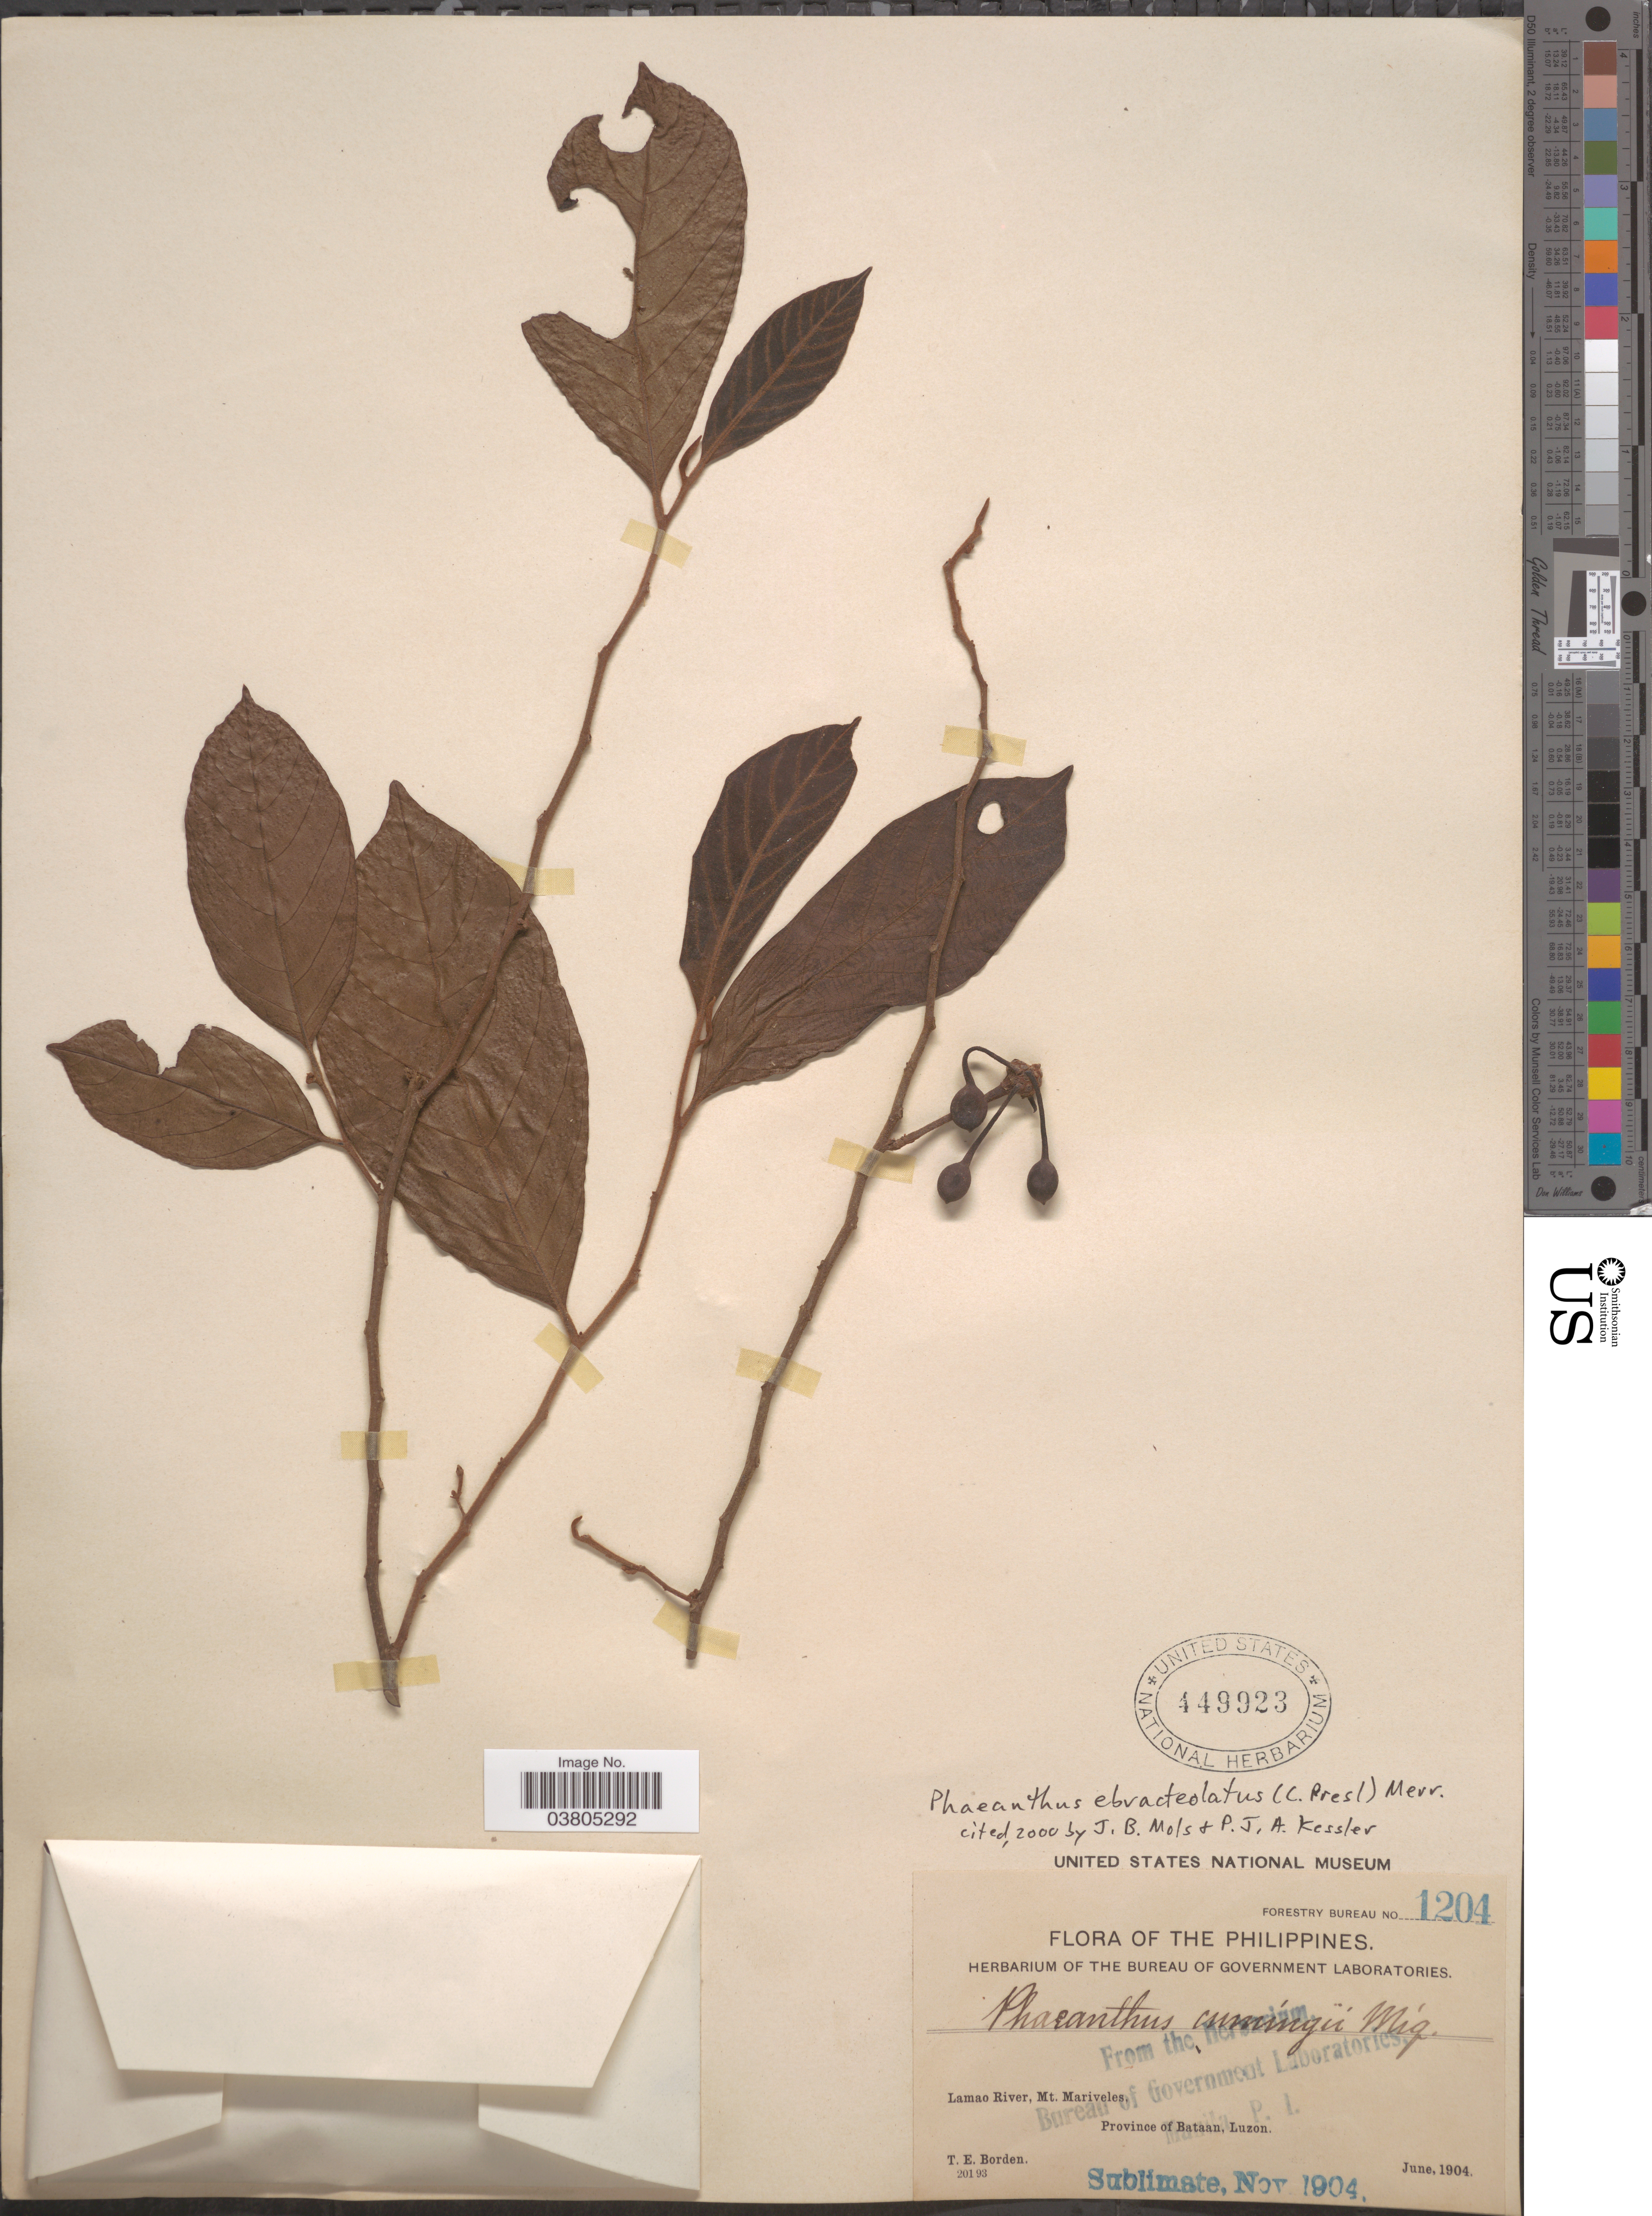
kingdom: Plantae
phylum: Tracheophyta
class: Magnoliopsida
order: Magnoliales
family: Annonaceae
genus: Phaeanthus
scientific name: Phaeanthus ebracteolatus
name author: (C. Presl) Merr.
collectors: T. E. Borden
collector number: Forestry Bureau 1204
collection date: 1904-06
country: Philippines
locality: Lamao River, Mt. Mariveles. Province of Bataan, Luzon.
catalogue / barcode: US 449923